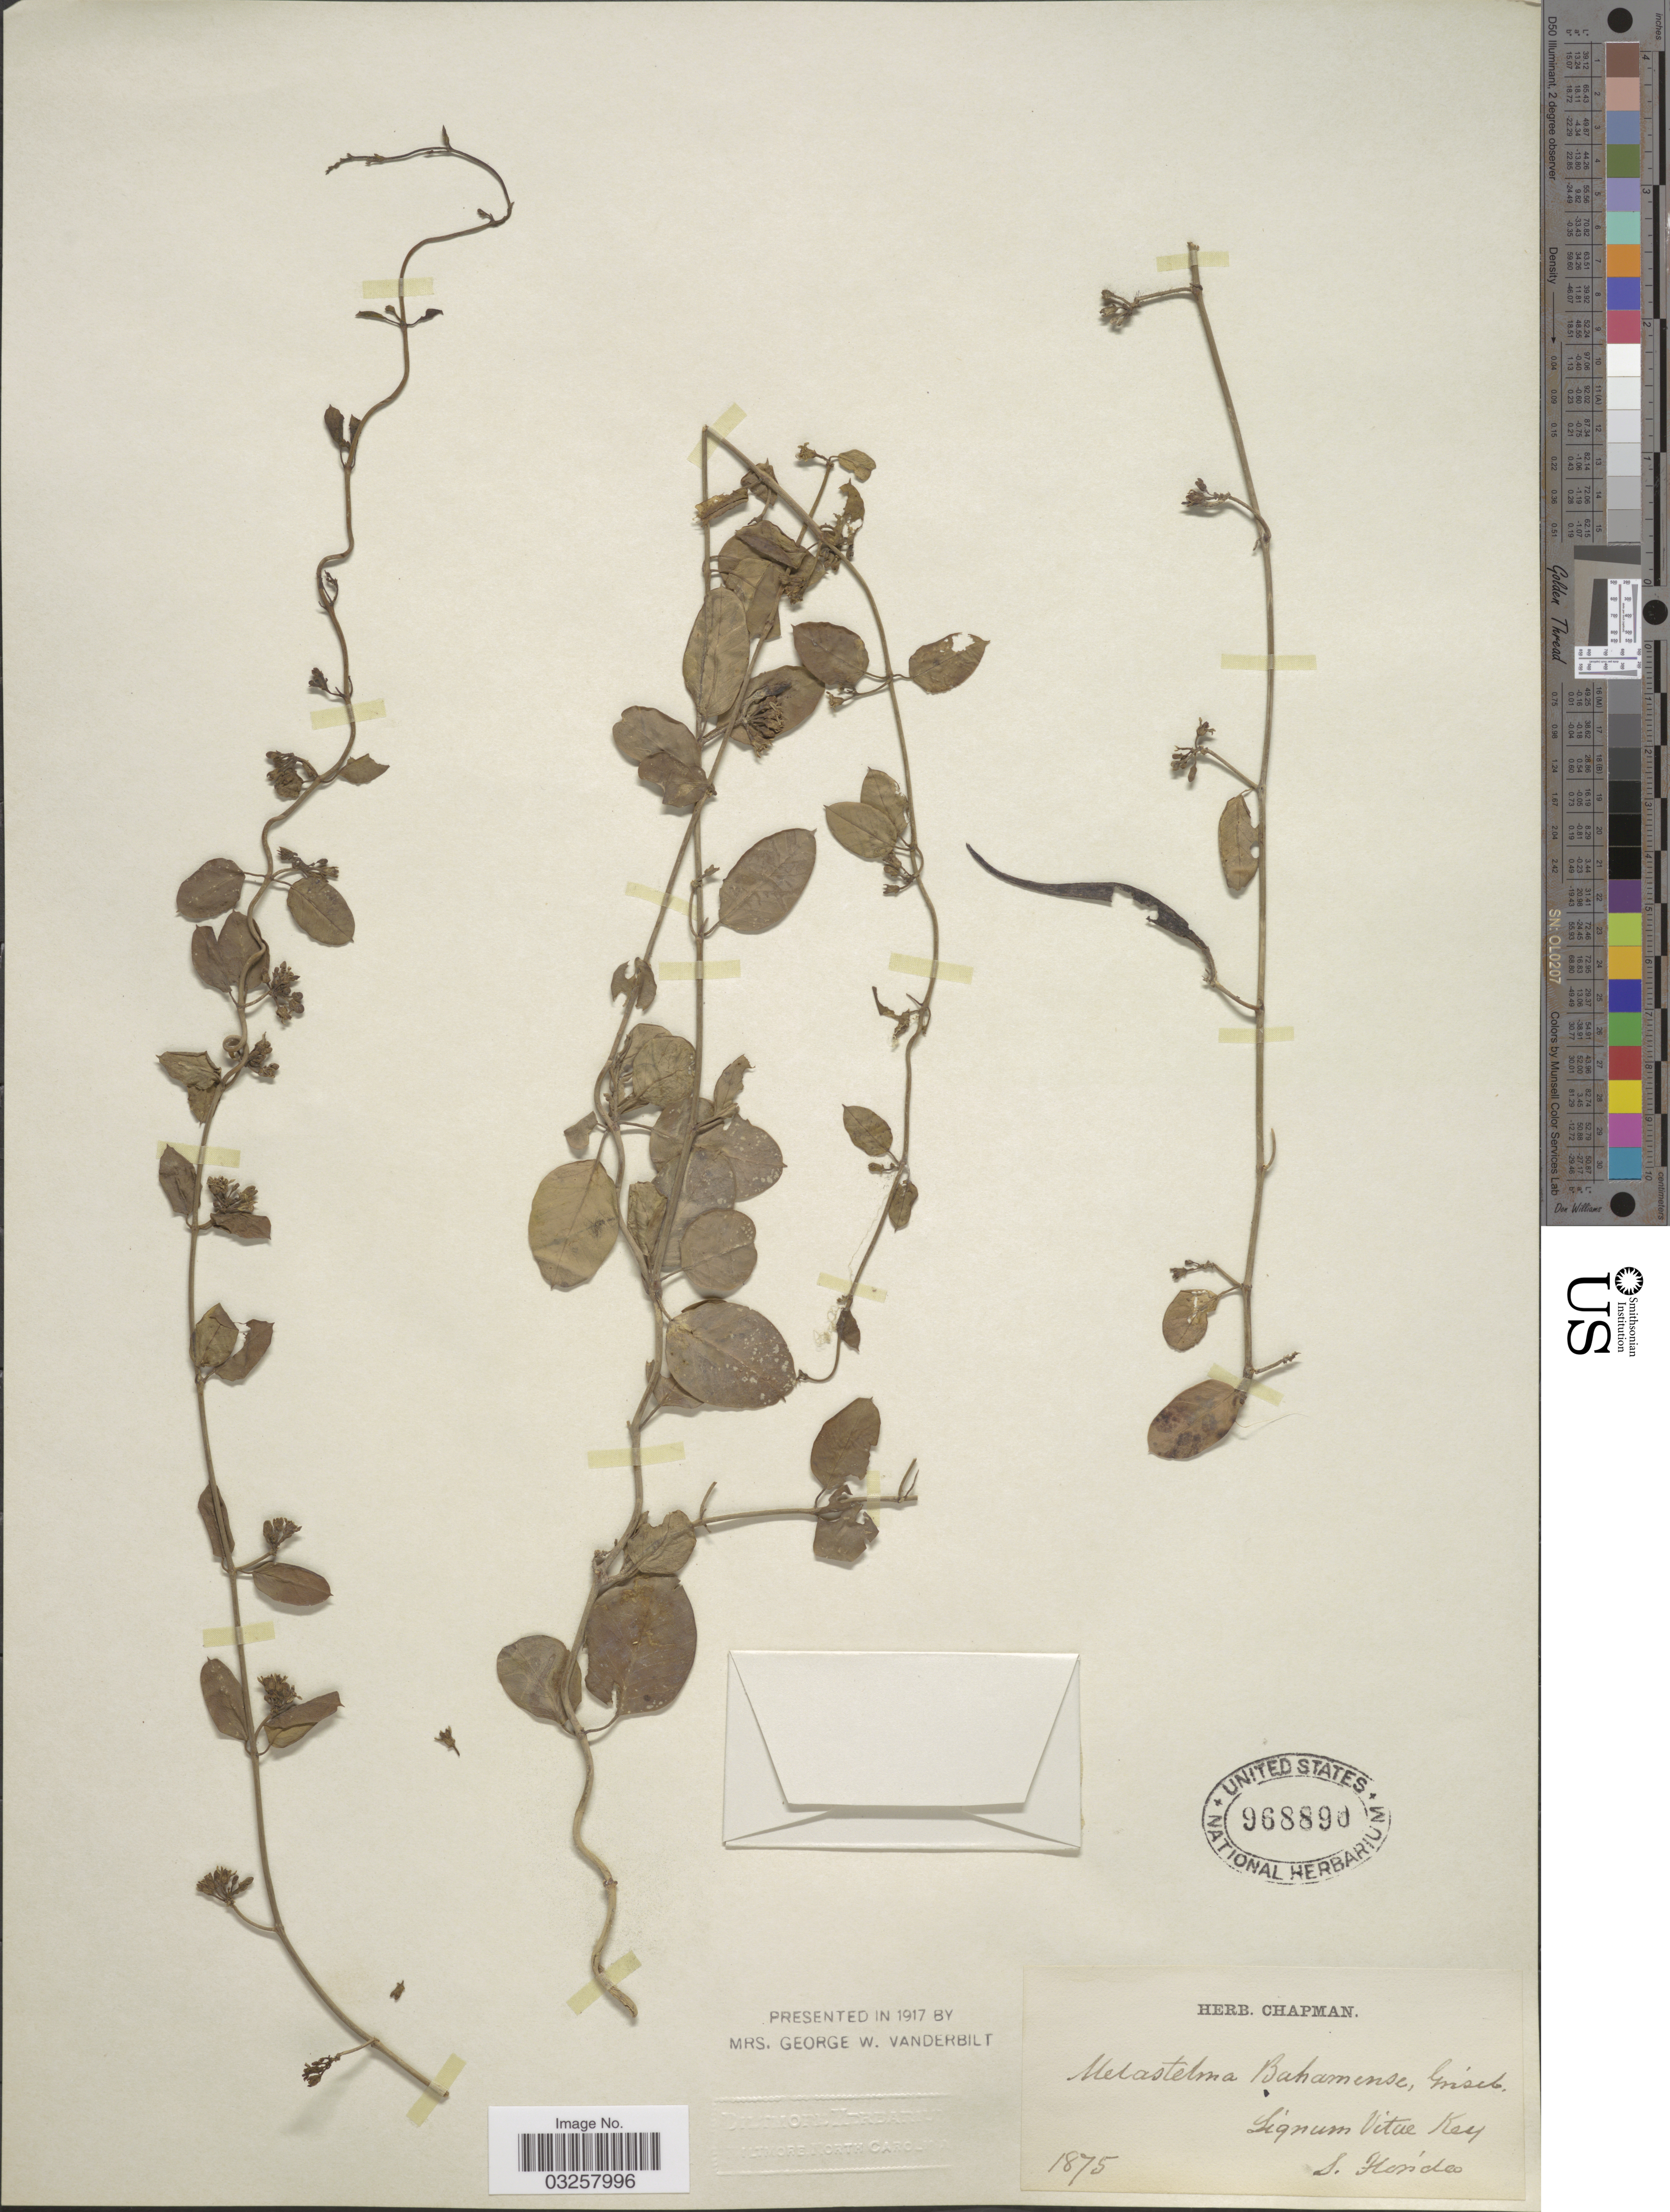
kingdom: Plantae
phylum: Tracheophyta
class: Magnoliopsida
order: Gentianales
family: Apocynaceae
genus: Metastelma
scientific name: Metastelma bahamense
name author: Griseb.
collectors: ex herb. Chapman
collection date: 1875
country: United States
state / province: Florida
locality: Lignum Vitae Key. S. Florida.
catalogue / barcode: US 968890